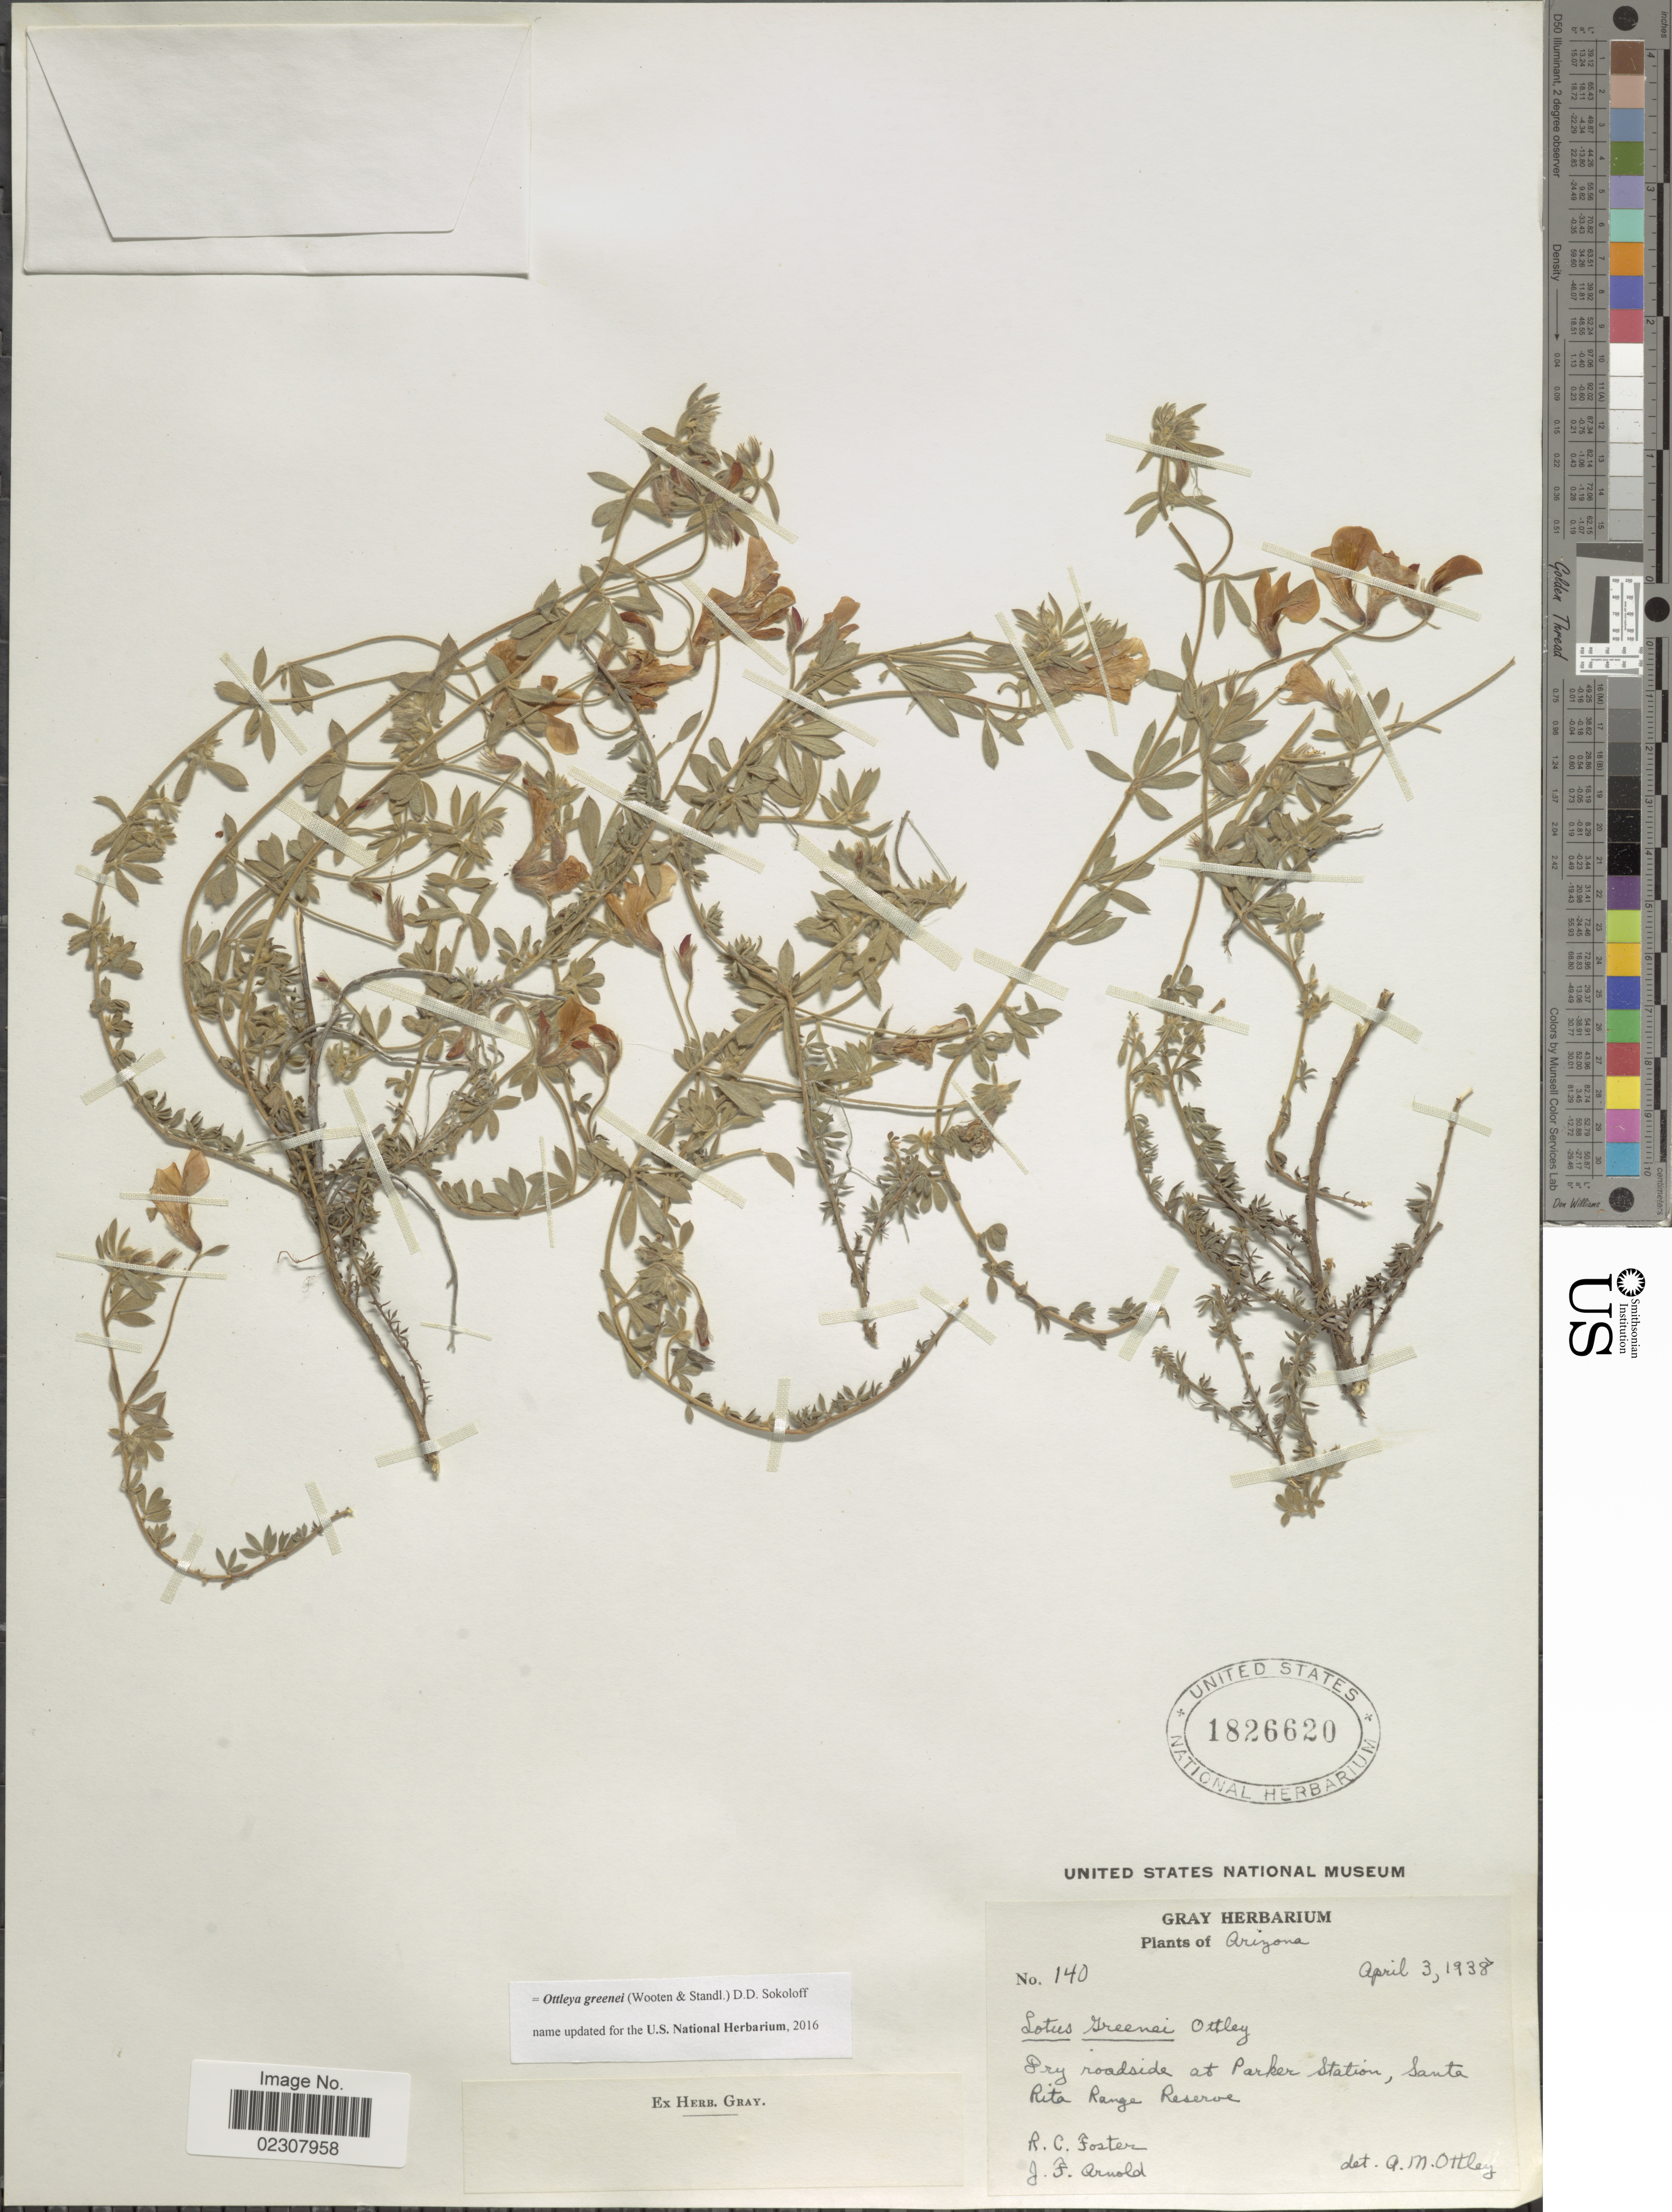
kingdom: Plantae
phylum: Tracheophyta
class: Magnoliopsida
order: Fabales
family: Fabaceae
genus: Ottleya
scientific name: Ottleya greenei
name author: (Wooten & Standl.) D.D. Sokoloff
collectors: R. C. Foster & J. F. Arnold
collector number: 140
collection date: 1938-04-03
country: United States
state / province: Arizona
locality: Dry roadside at Parker Station, Santa Rita Range Reserve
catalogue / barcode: US 1826620